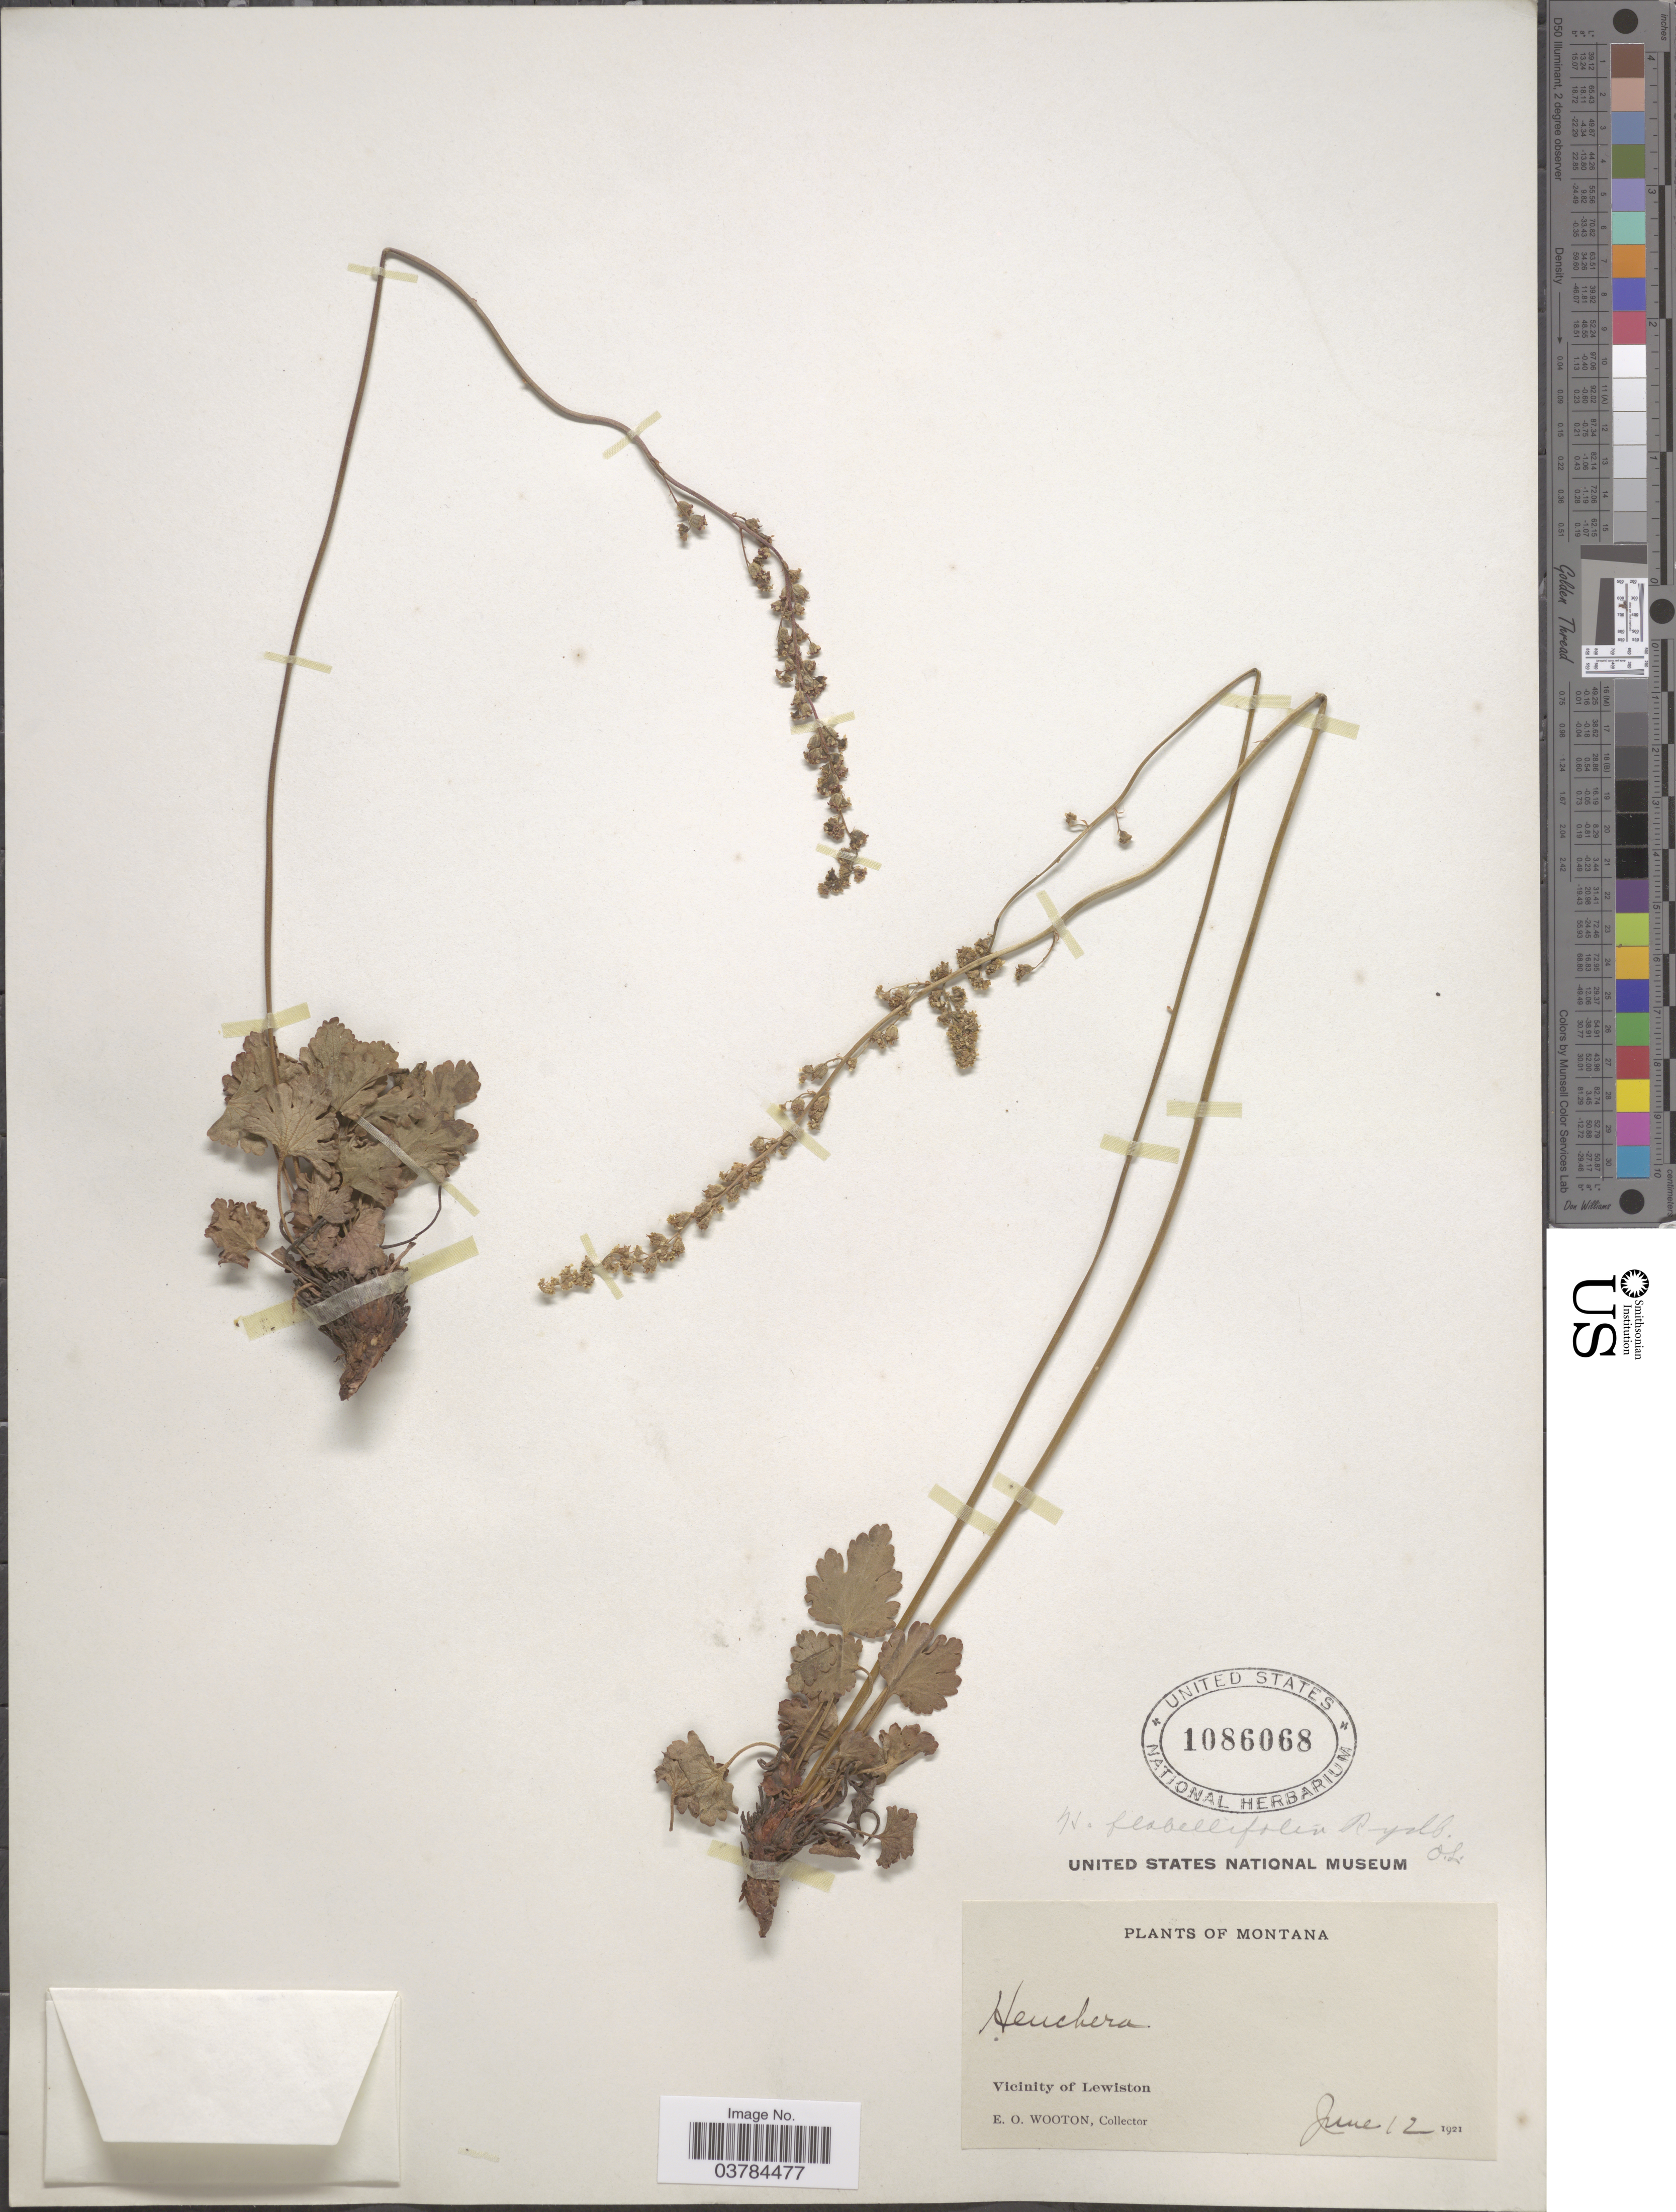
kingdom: Plantae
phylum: Tracheophyta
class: Magnoliopsida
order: Saxifragales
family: Saxifragaceae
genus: Heuchera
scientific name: Heuchera flabellifolia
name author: Rydb.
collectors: E. O. Wooton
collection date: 1921-06-12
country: United States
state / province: Montana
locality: Vicinity of Lewiston.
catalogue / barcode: US 1086068